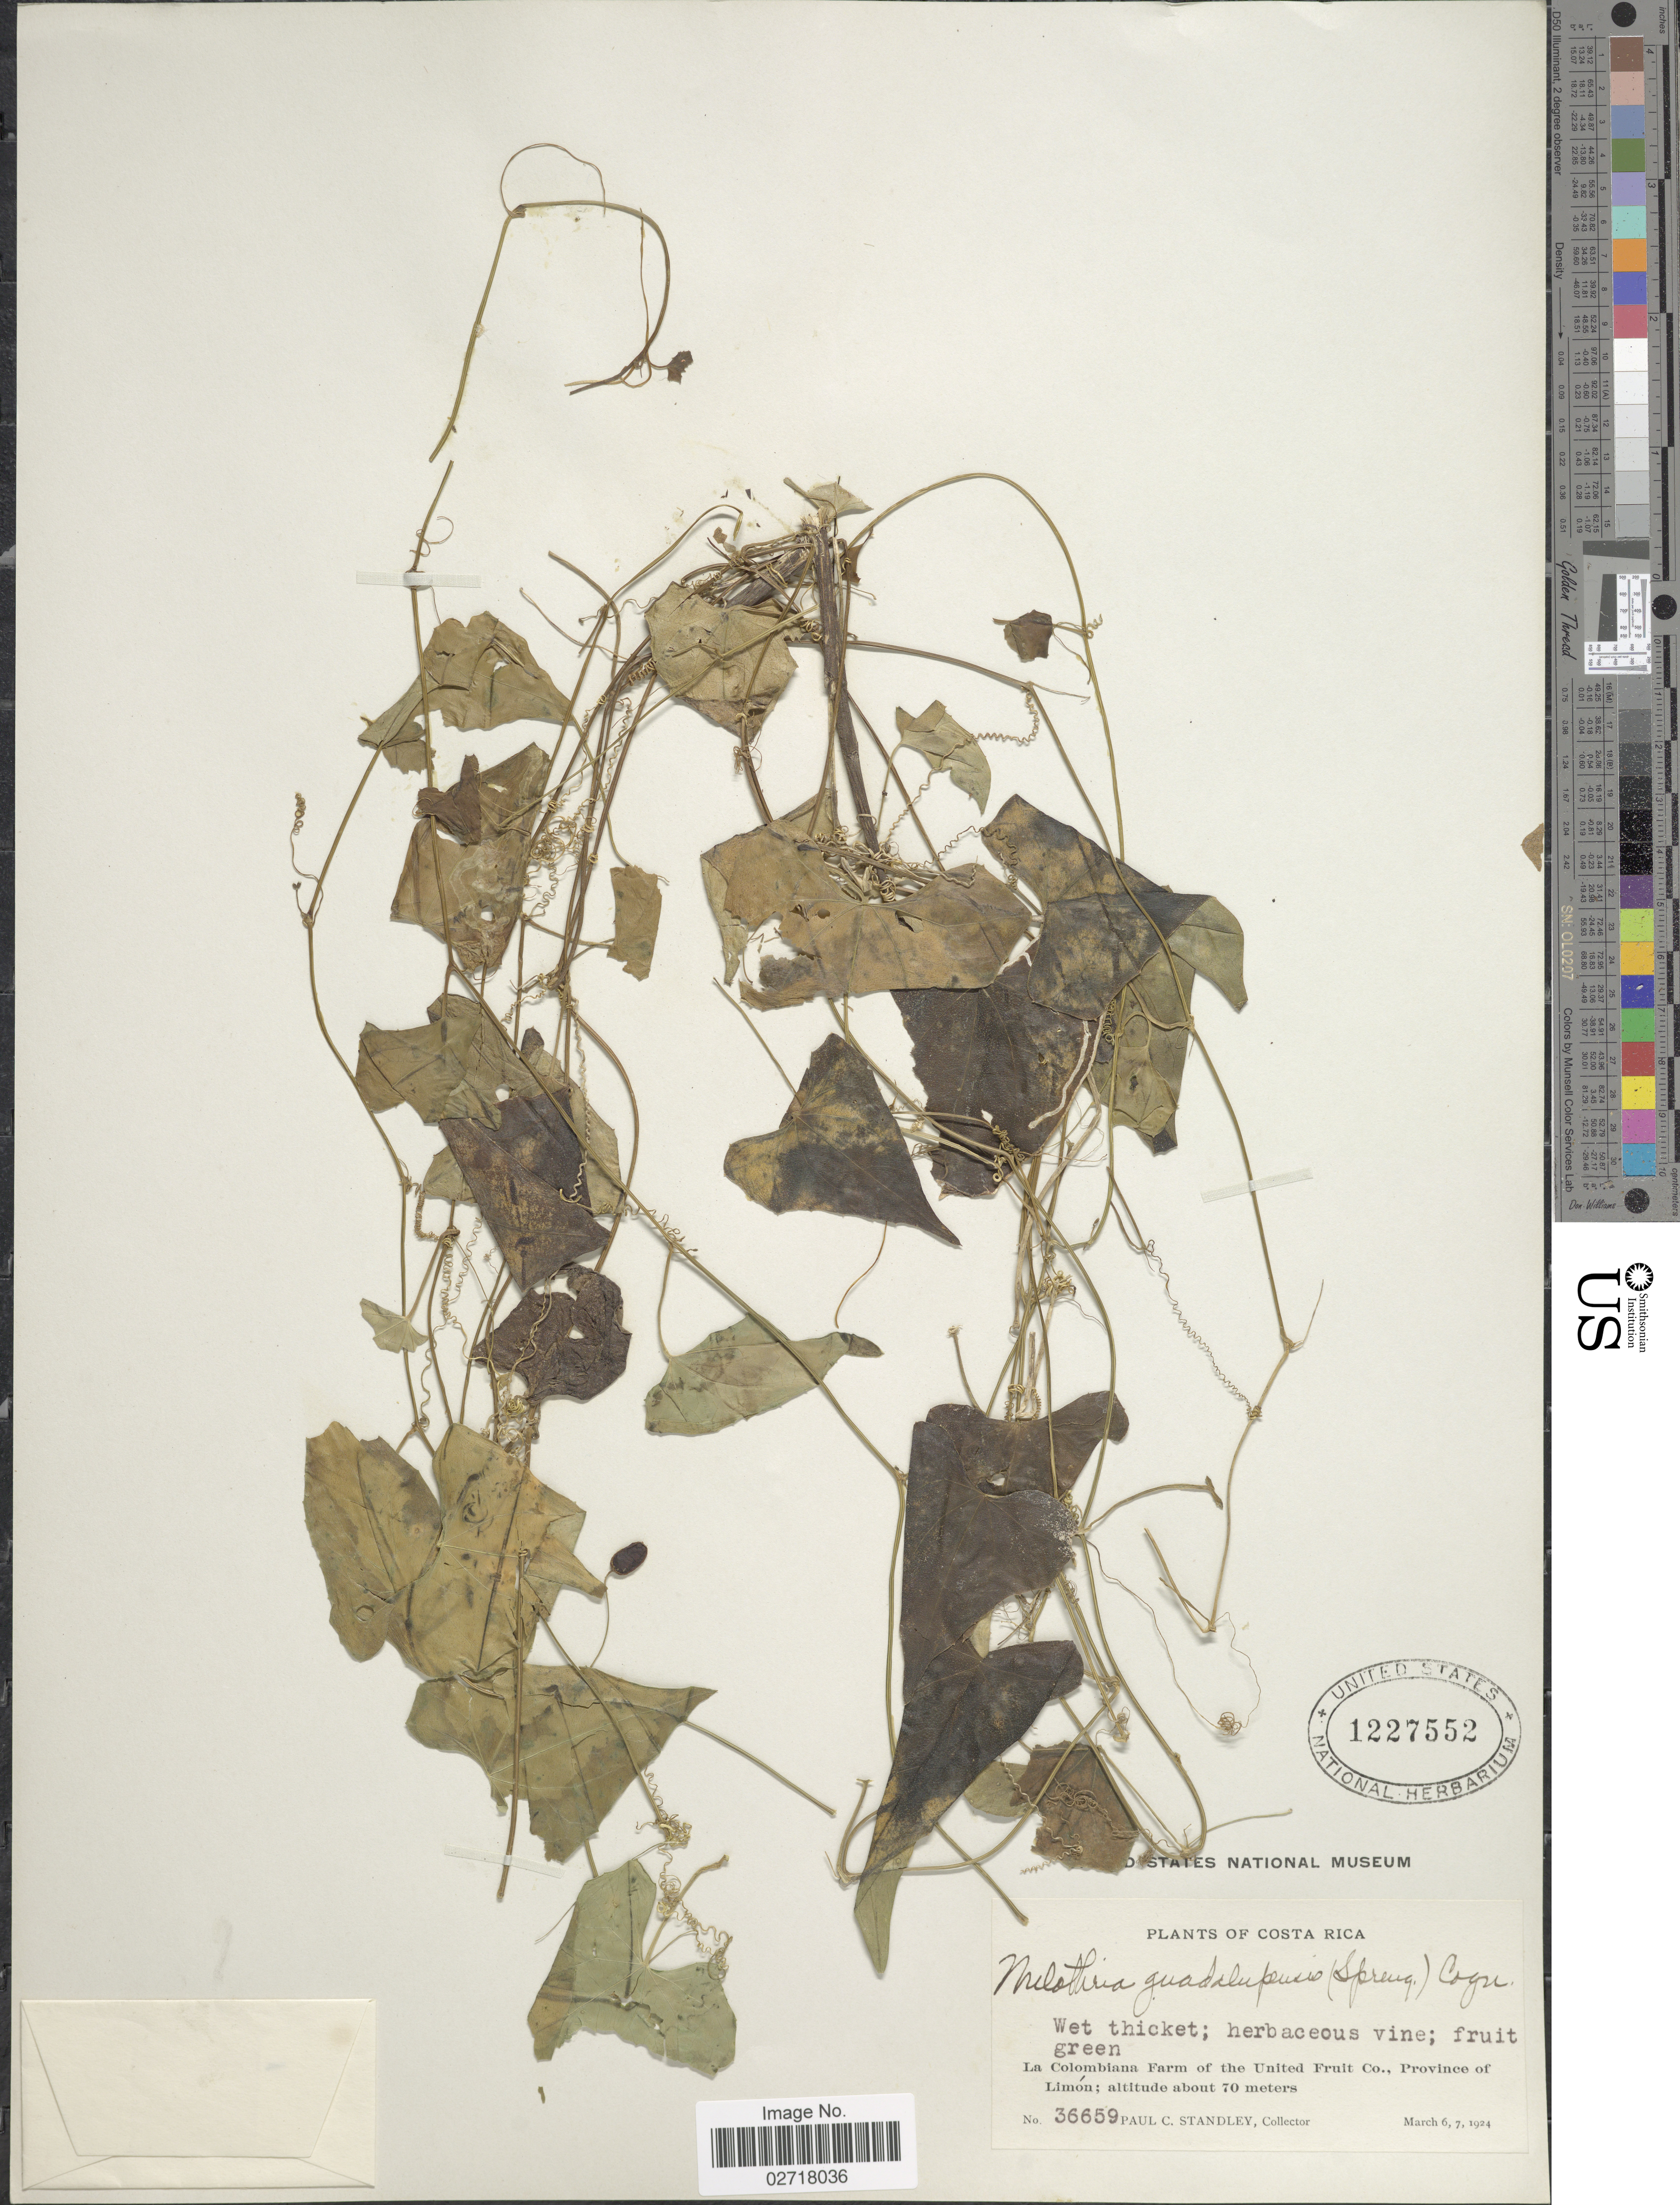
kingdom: Plantae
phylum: Tracheophyta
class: Magnoliopsida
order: Cucurbitales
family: Cucurbitaceae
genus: Melothria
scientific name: Melothria pendula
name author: L.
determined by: U.S. National Herbarium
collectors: W. R. Maxon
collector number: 36659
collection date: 1924-03-06/1924-03-07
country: Costa Rica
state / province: Limón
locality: La Colombiana Farm of the United Fruit Co.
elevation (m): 70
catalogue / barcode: US 1227552